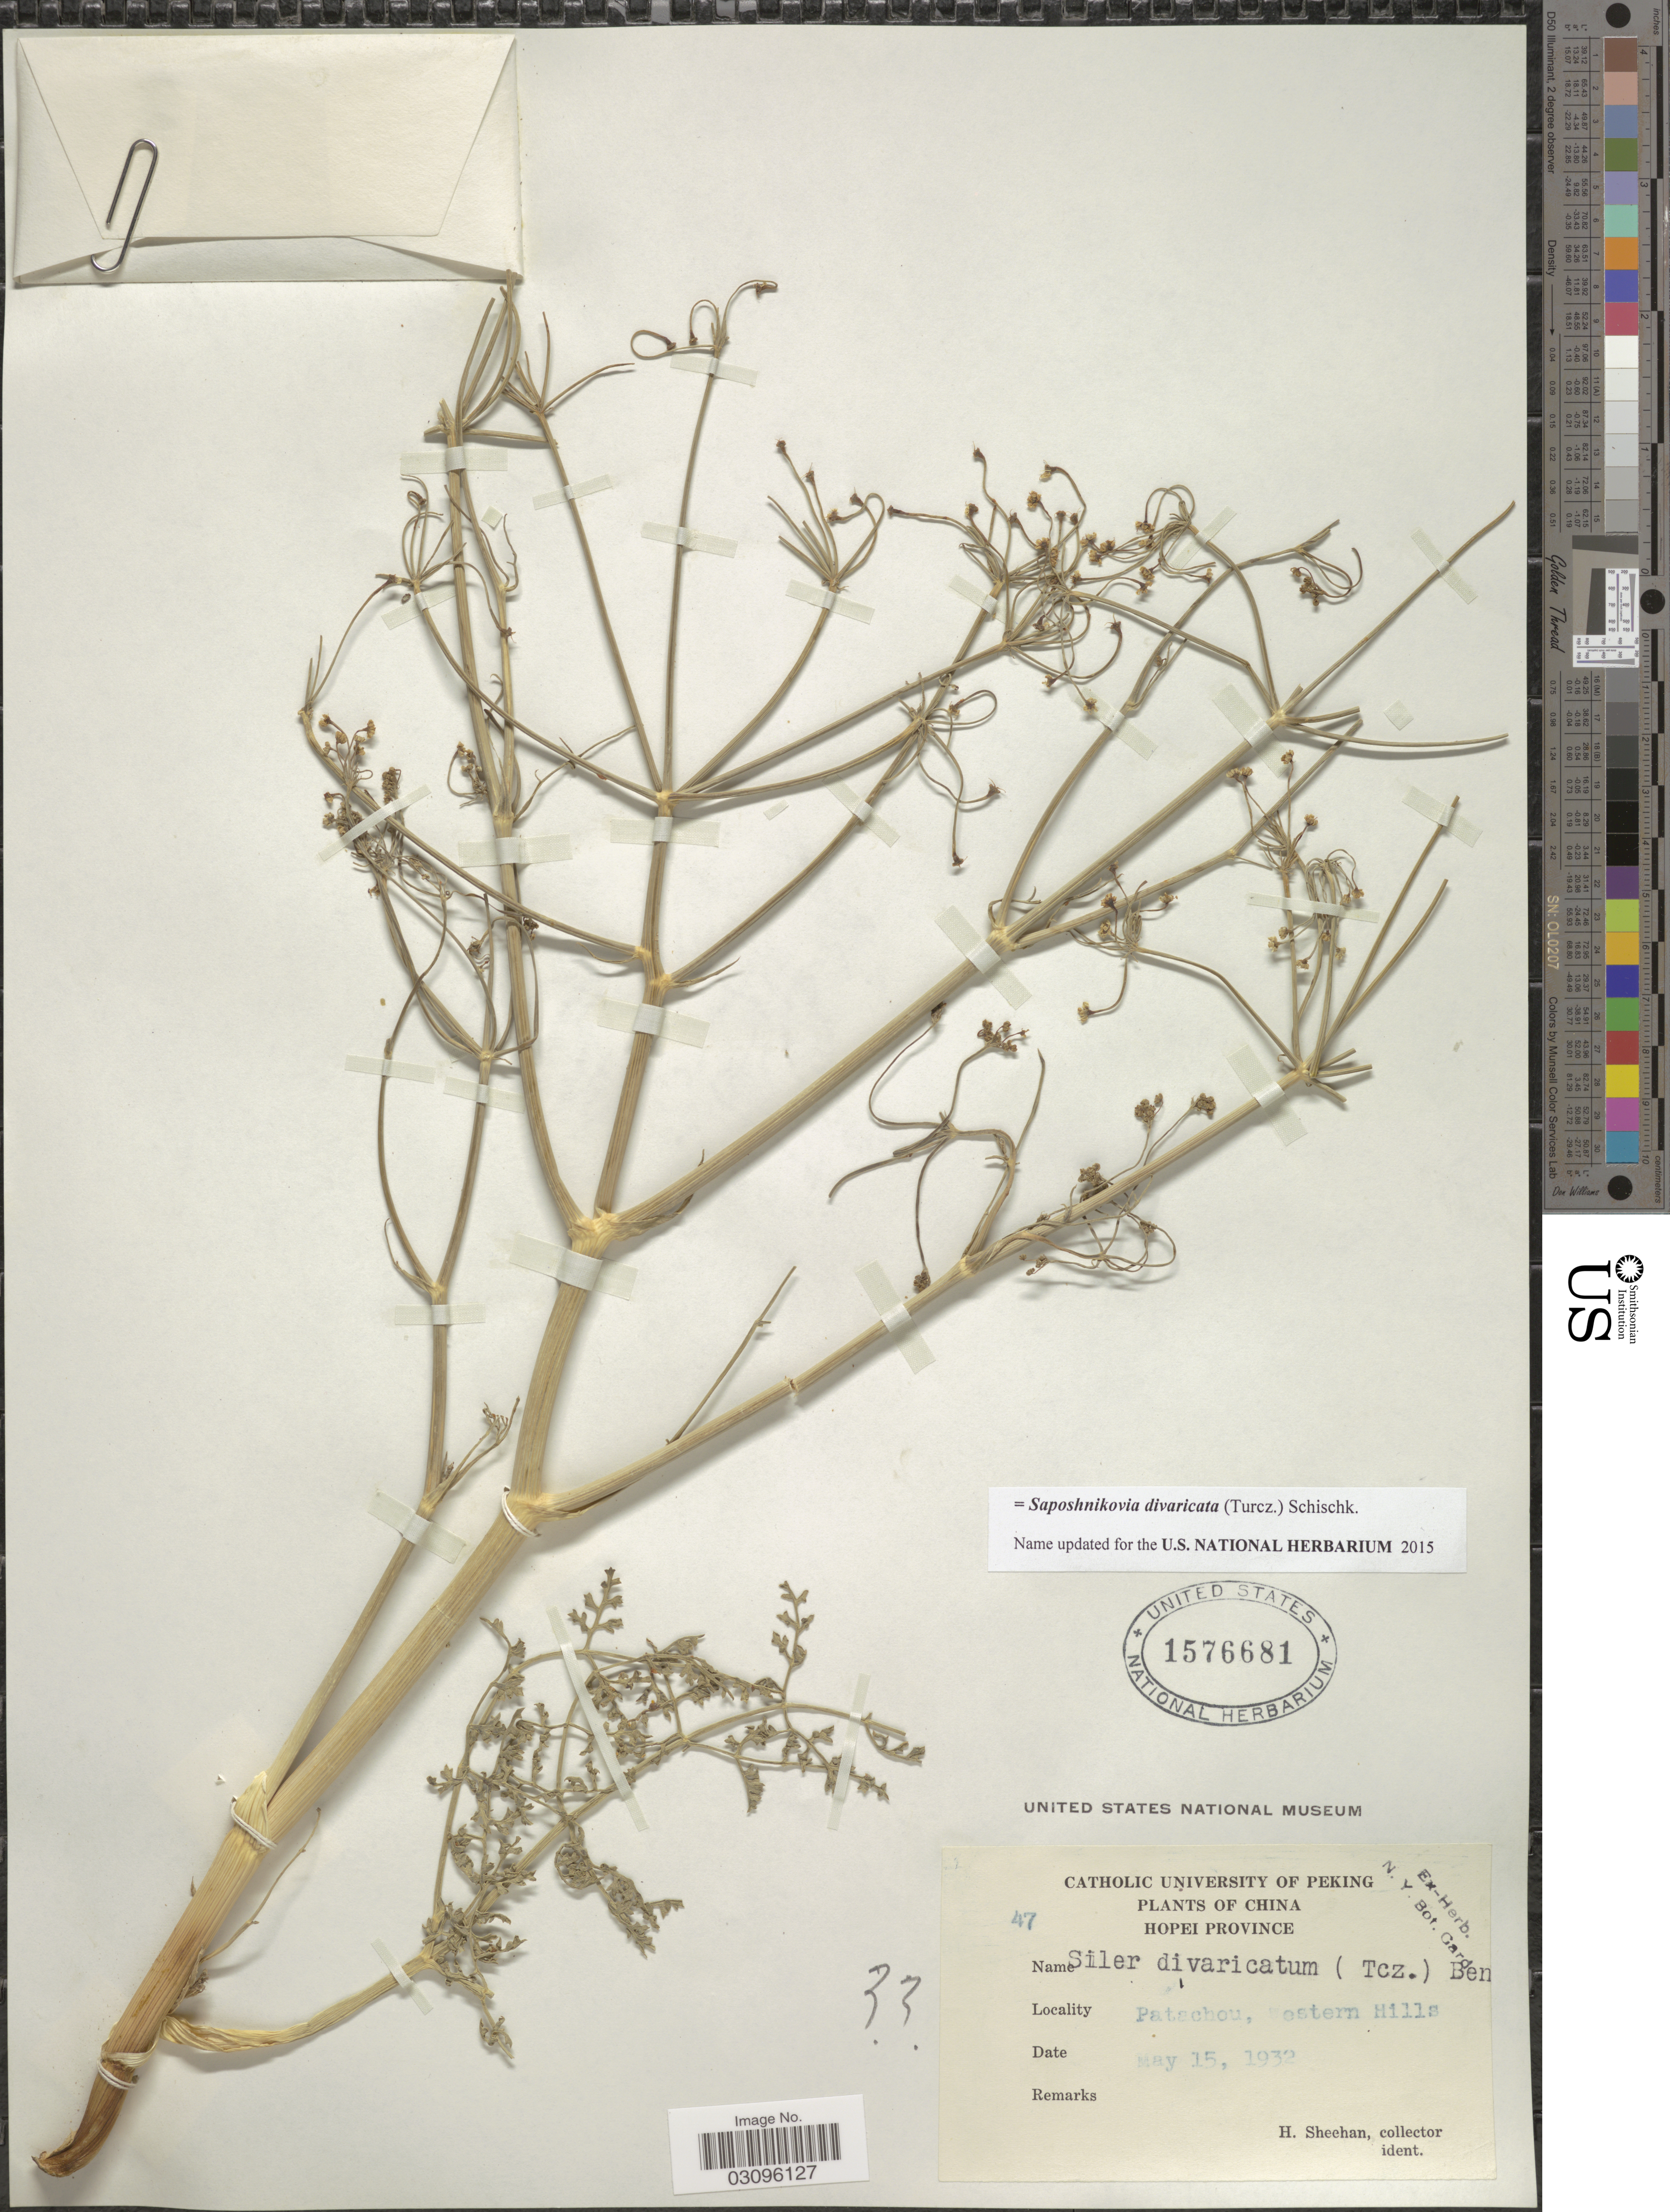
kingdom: Plantae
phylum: Tracheophyta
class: Magnoliopsida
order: Apiales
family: Apiaceae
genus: Saposhnikovia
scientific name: Saposhnikovia divaricata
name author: (Turcz.) Schischk.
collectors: H. Sheehan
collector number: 47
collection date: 1932-05-15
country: China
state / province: Hebei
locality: Hopei Province. Patachou, Western Hills.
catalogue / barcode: US 1576681